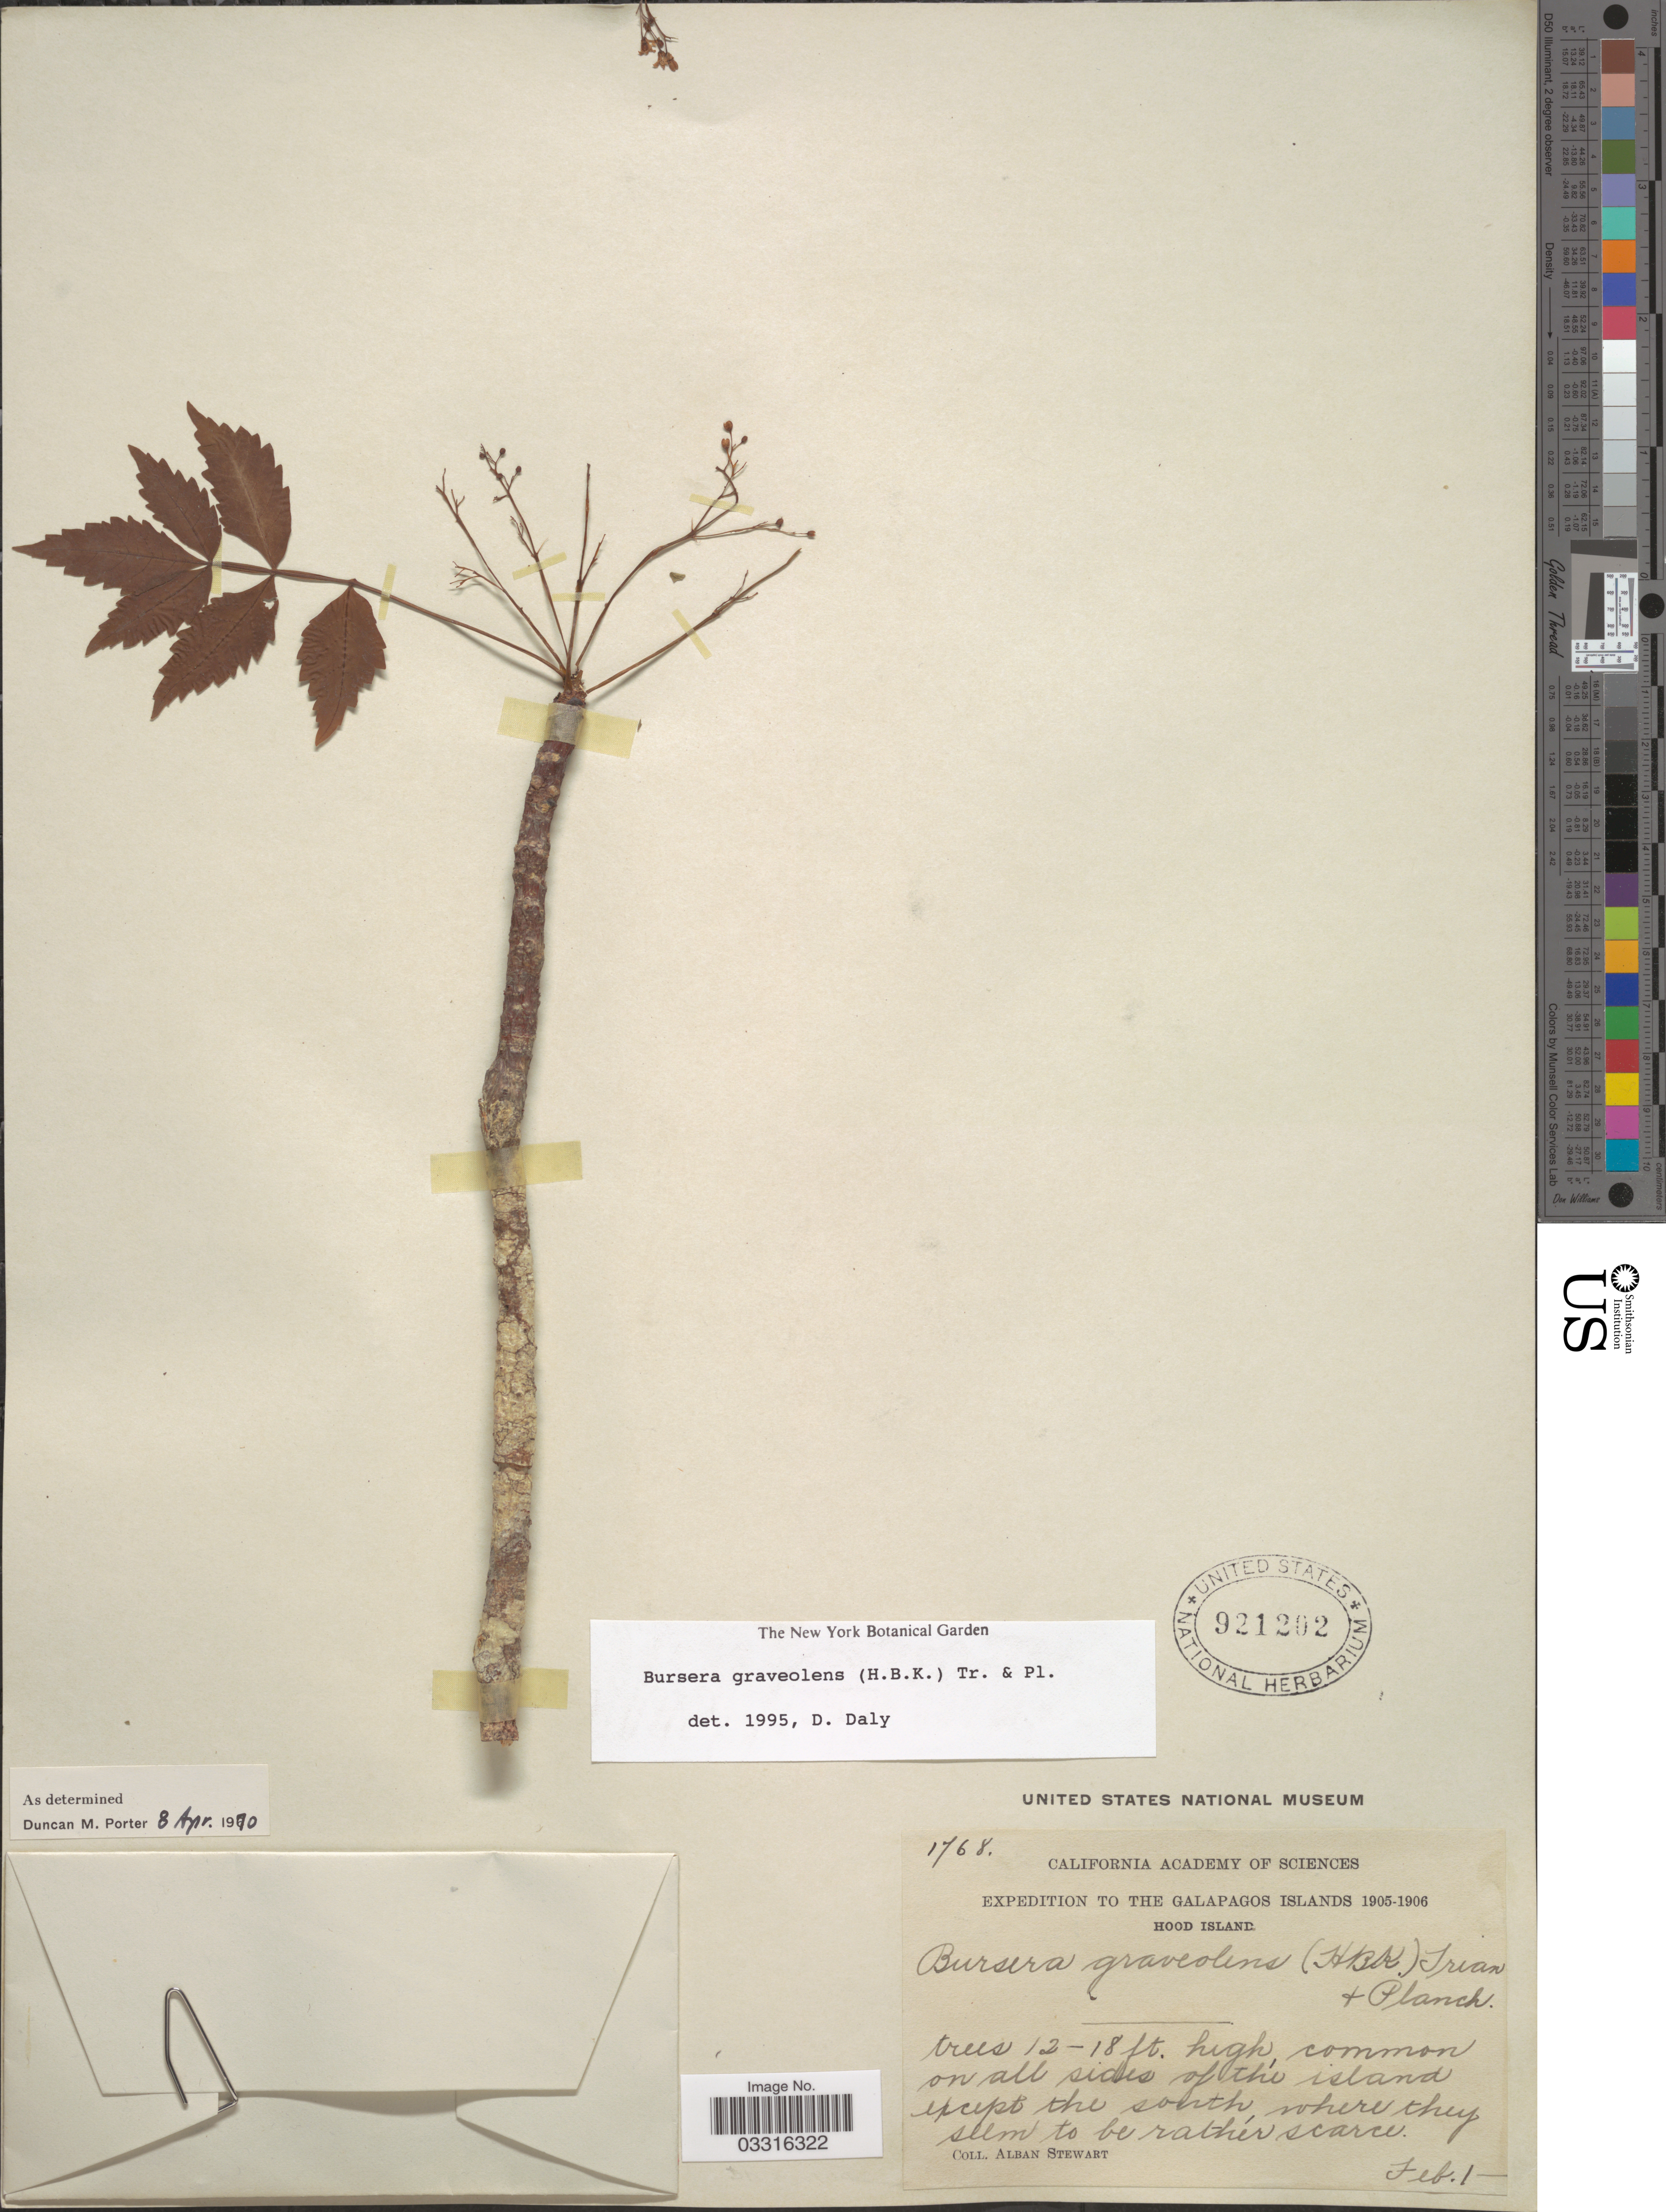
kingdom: Plantae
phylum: Tracheophyta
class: Magnoliopsida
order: Sapindales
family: Burseraceae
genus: Bursera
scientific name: Bursera graveolens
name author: (Kunth) Triana & Planch.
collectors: A. Stewart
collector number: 1768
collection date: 1905-02-01/1906-02-01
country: Ecuador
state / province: Colón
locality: The Galapagos Islands, Hood Island.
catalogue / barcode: US 921202